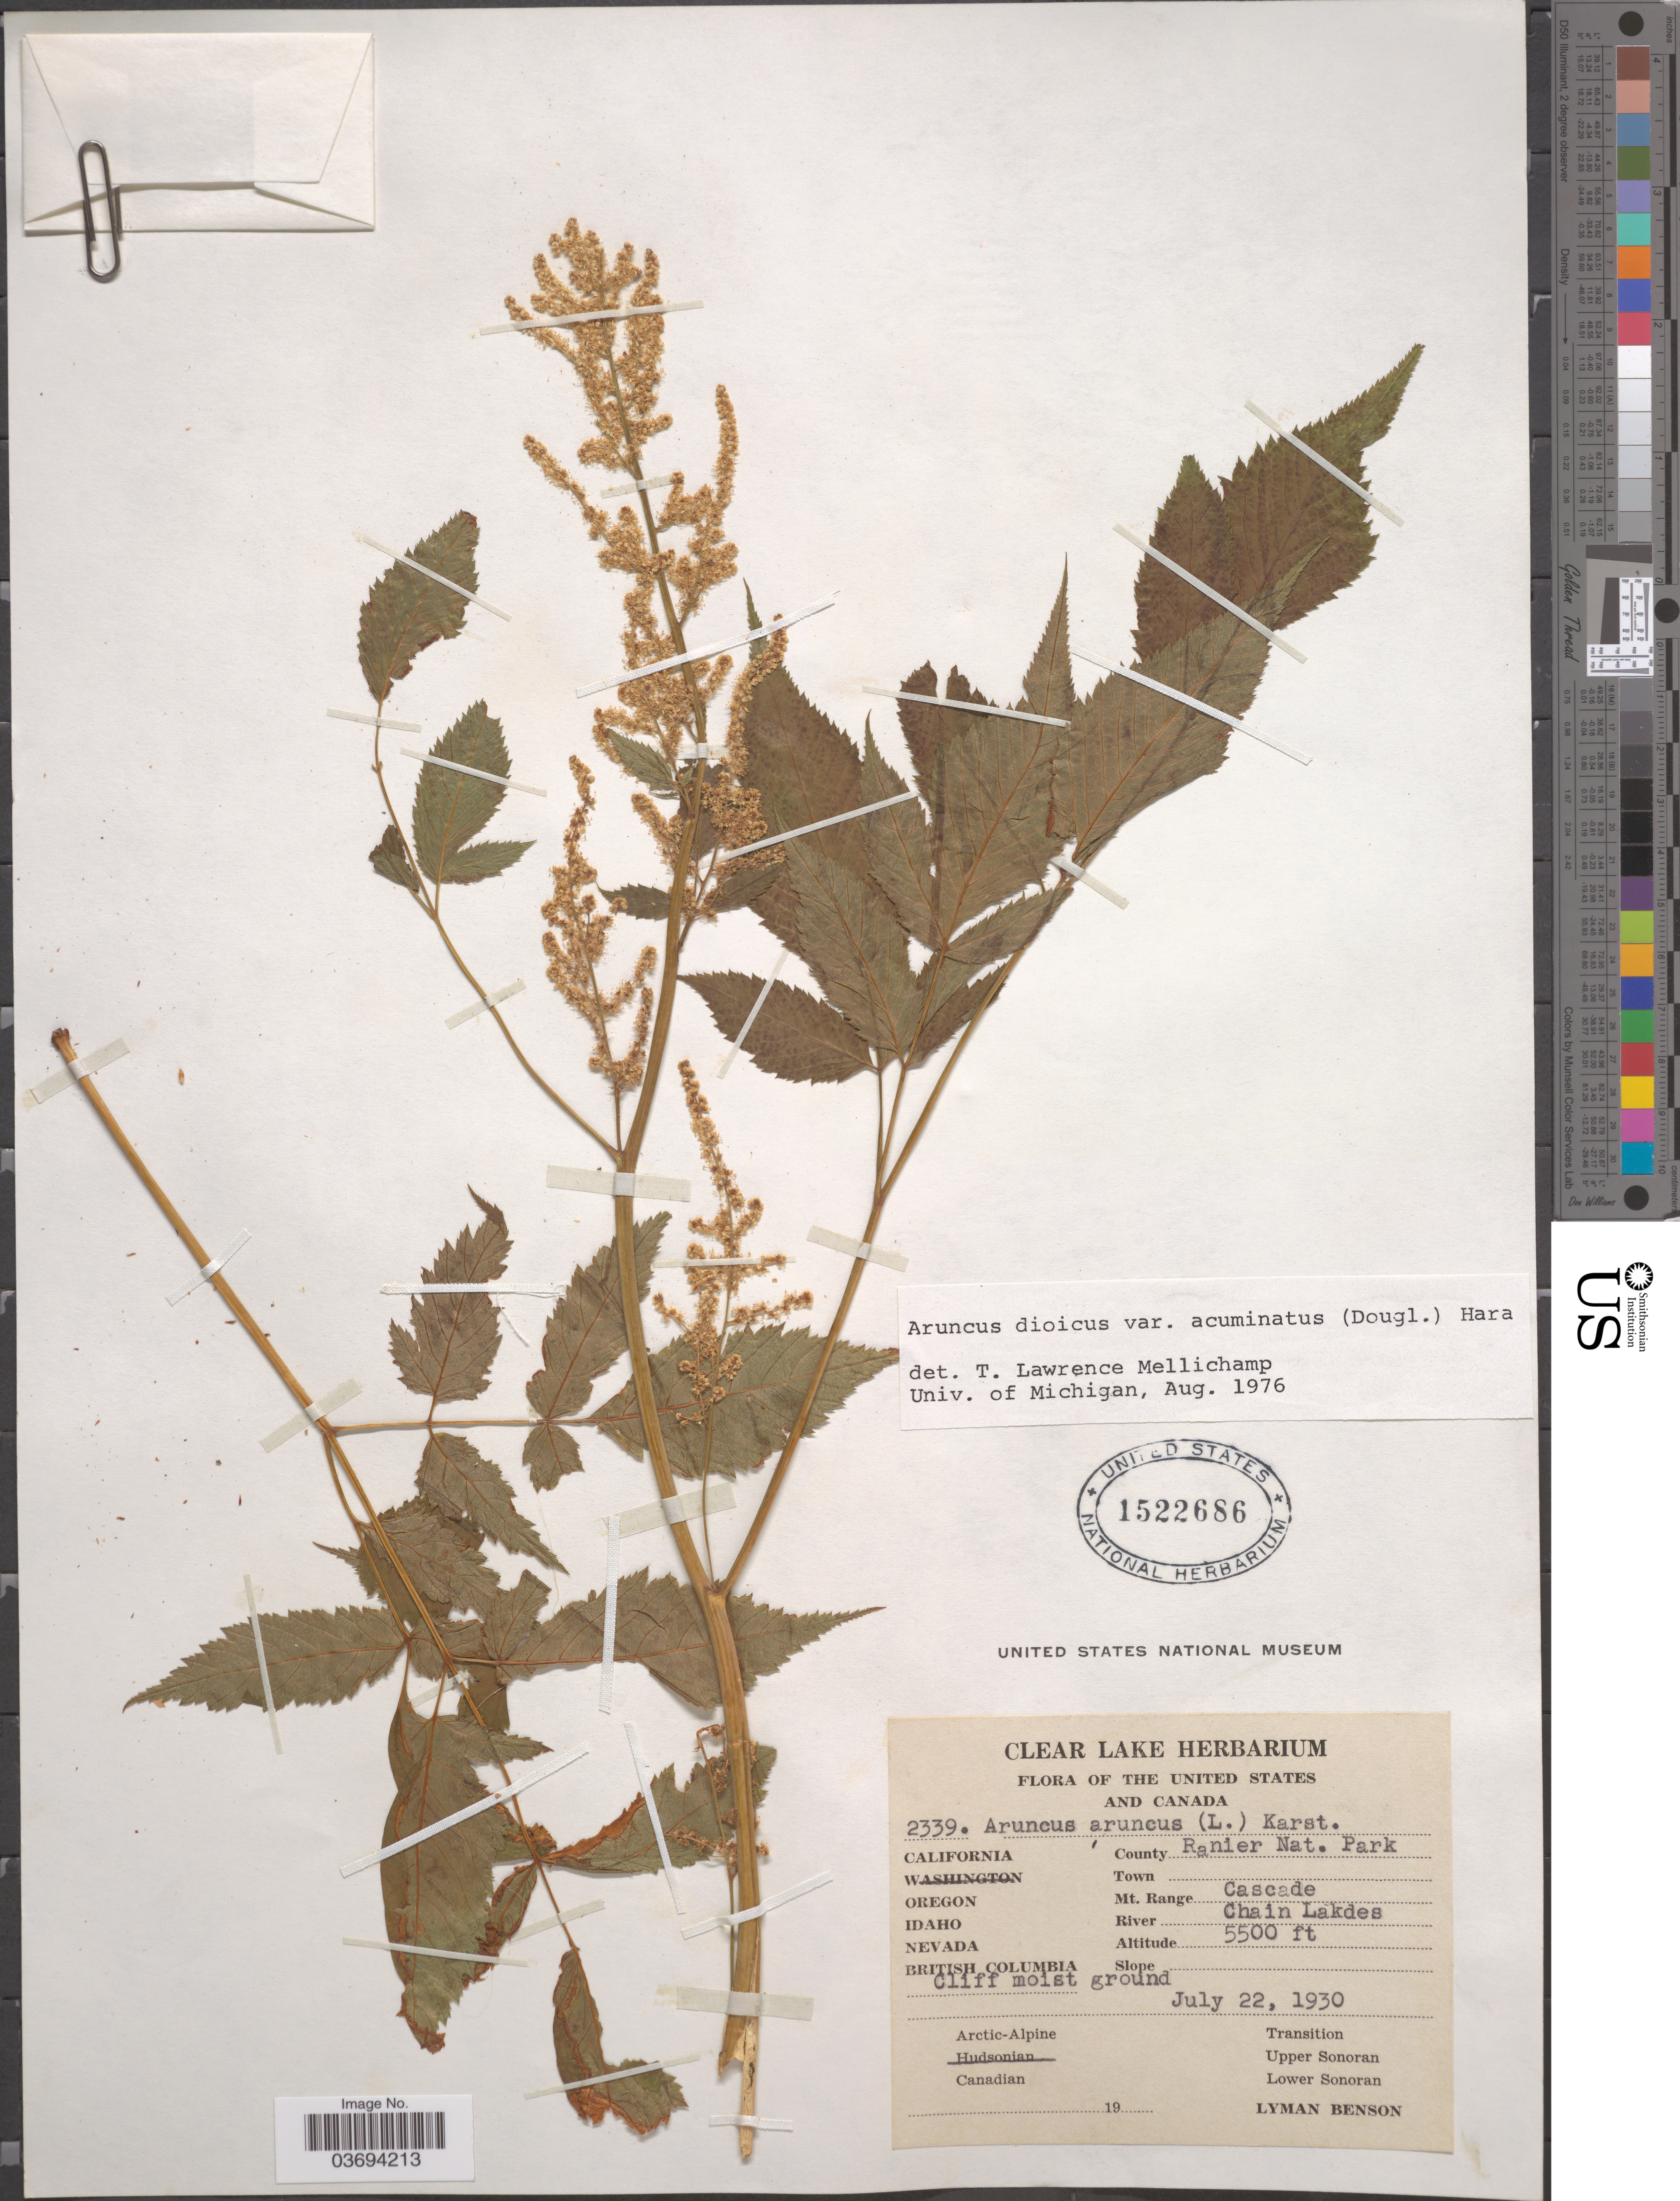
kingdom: Plantae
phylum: Tracheophyta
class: Magnoliopsida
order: Rosales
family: Rosaceae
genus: Aruncus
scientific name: Aruncus dioicus var. acuminatus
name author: (Rydb.) H. Hara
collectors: L. D. Benson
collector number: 2339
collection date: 1930-07-22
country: United States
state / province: Washington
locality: Ranier Nat. Park County. Cascade Mt. Range. Chain Lakdes River.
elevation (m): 1676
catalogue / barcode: US 1522686